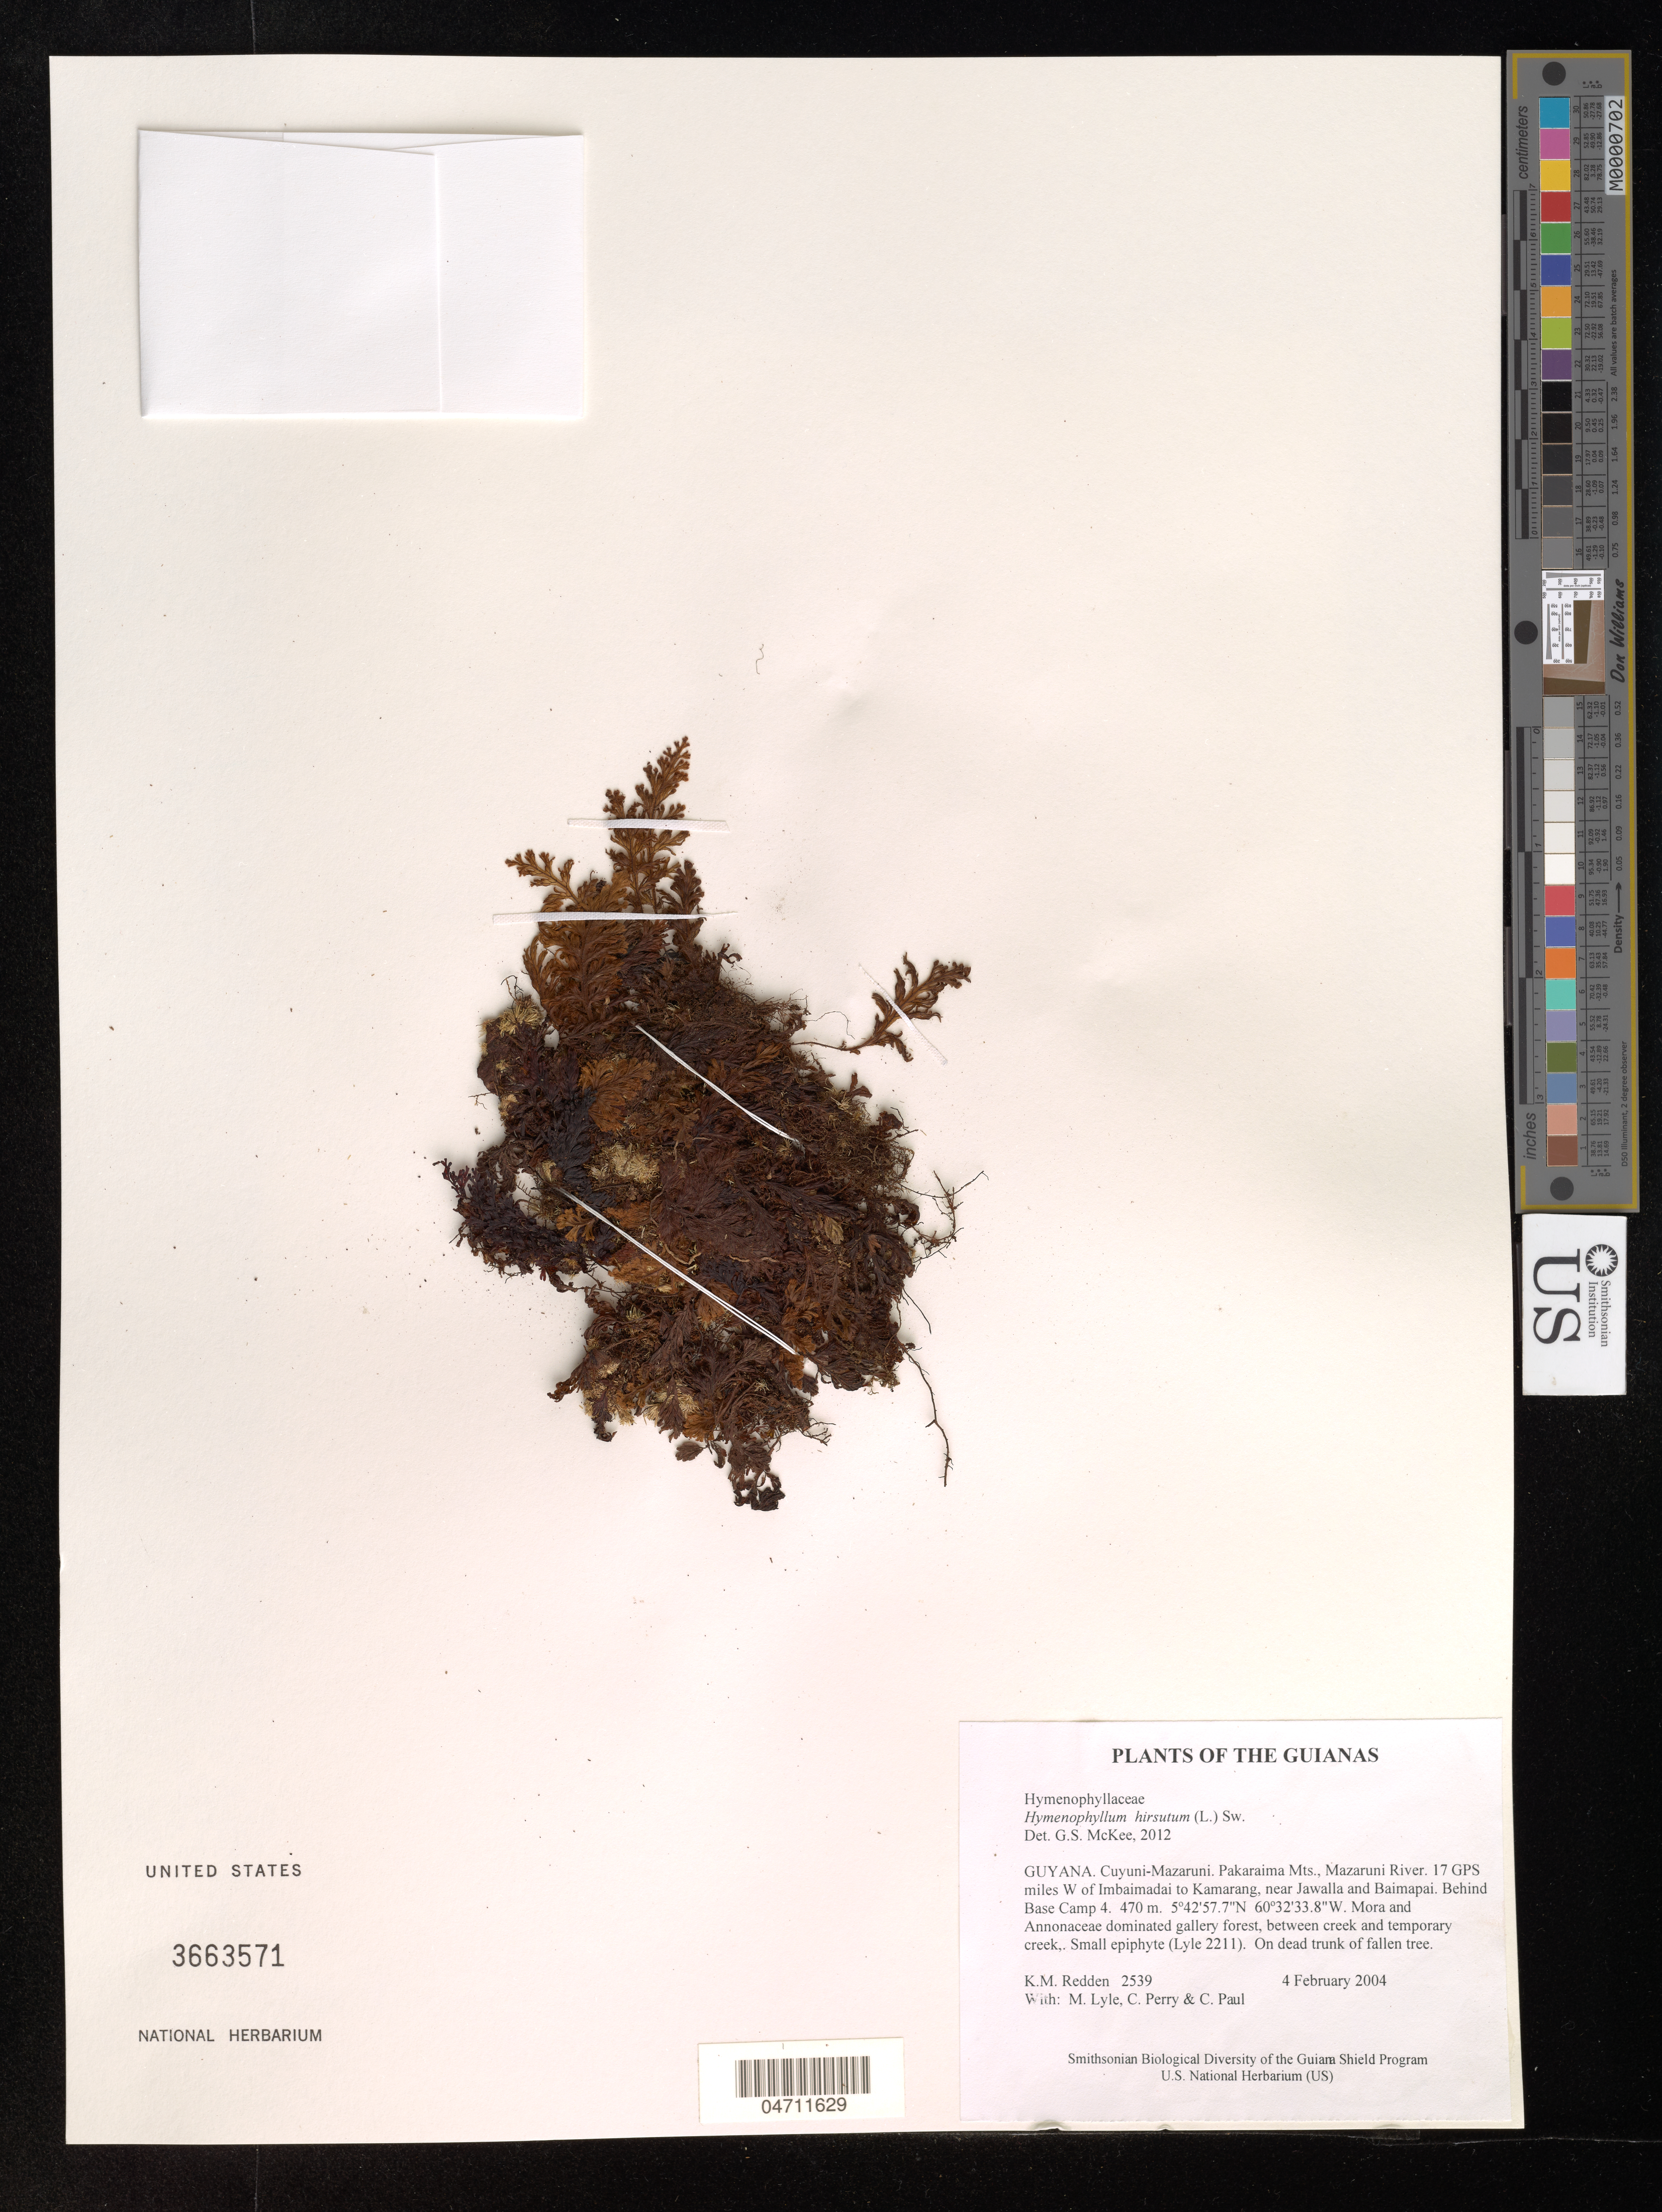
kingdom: Plantae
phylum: Tracheophyta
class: Polypodiopsida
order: Hymenophyllales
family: Hymenophyllaceae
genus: Hymenophyllum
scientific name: Hymenophyllum hirsutum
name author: (L.) Sw.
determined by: McKee, G. S., (US), NMNH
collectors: K. M. Redden, M. Lyle, C. Perry & C. Paul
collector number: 2539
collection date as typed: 4 February 2004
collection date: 2004-02-04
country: Guyana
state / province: Cuyuni-Mazaruni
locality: Pakaraima Mts., Mazaruni River. 17 GPS miles W of Imbaimadai to Kamarang, near Jawalla and Baimapai. Behind Base Camp 4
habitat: Mora and Annonaceae dominated gallery forest, between creek and temporary creek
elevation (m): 470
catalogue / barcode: US 3663571